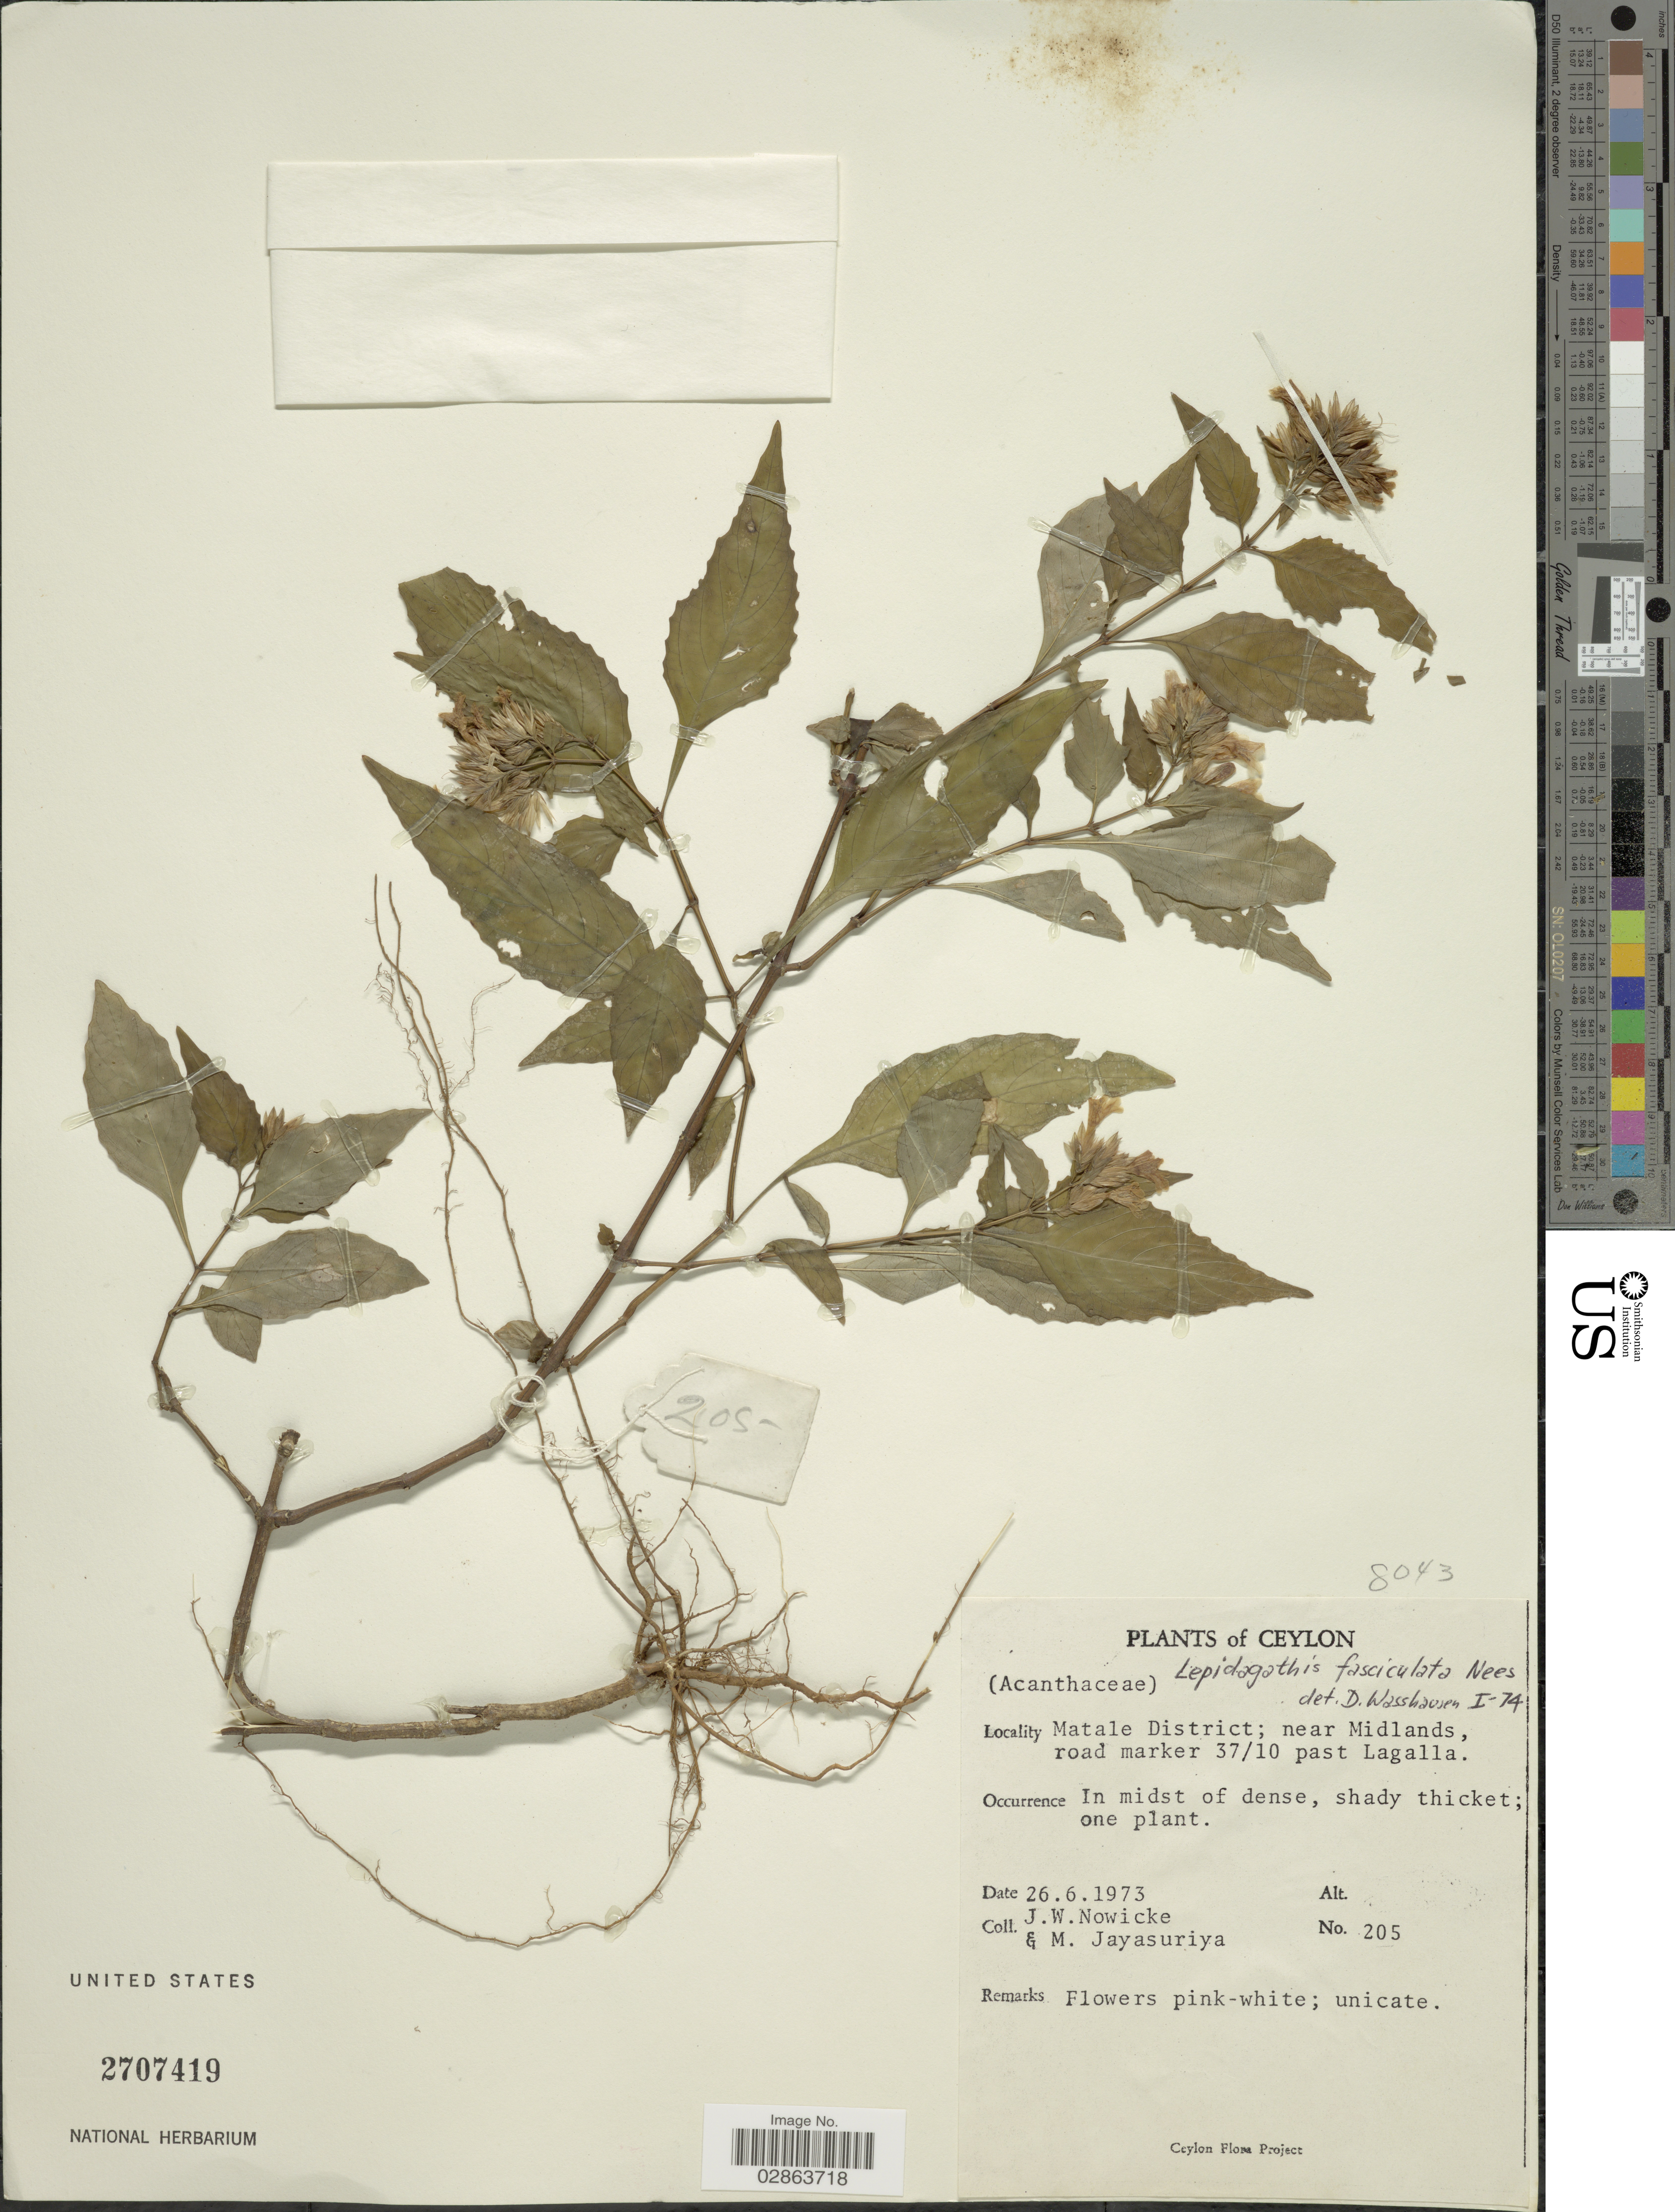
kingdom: Plantae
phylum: Tracheophyta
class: Magnoliopsida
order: Lamiales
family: Acanthaceae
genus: Lepidagathis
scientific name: Lepidagathis fasciculata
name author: (Retz.) Nees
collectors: J. W. Nowicke & M. Jayasuriya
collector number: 205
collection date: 1973-06-26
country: Sri Lanka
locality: Ceylon. Matale District; near Midlands, road marker 37/10 past Lagalla.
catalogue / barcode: US 2707419